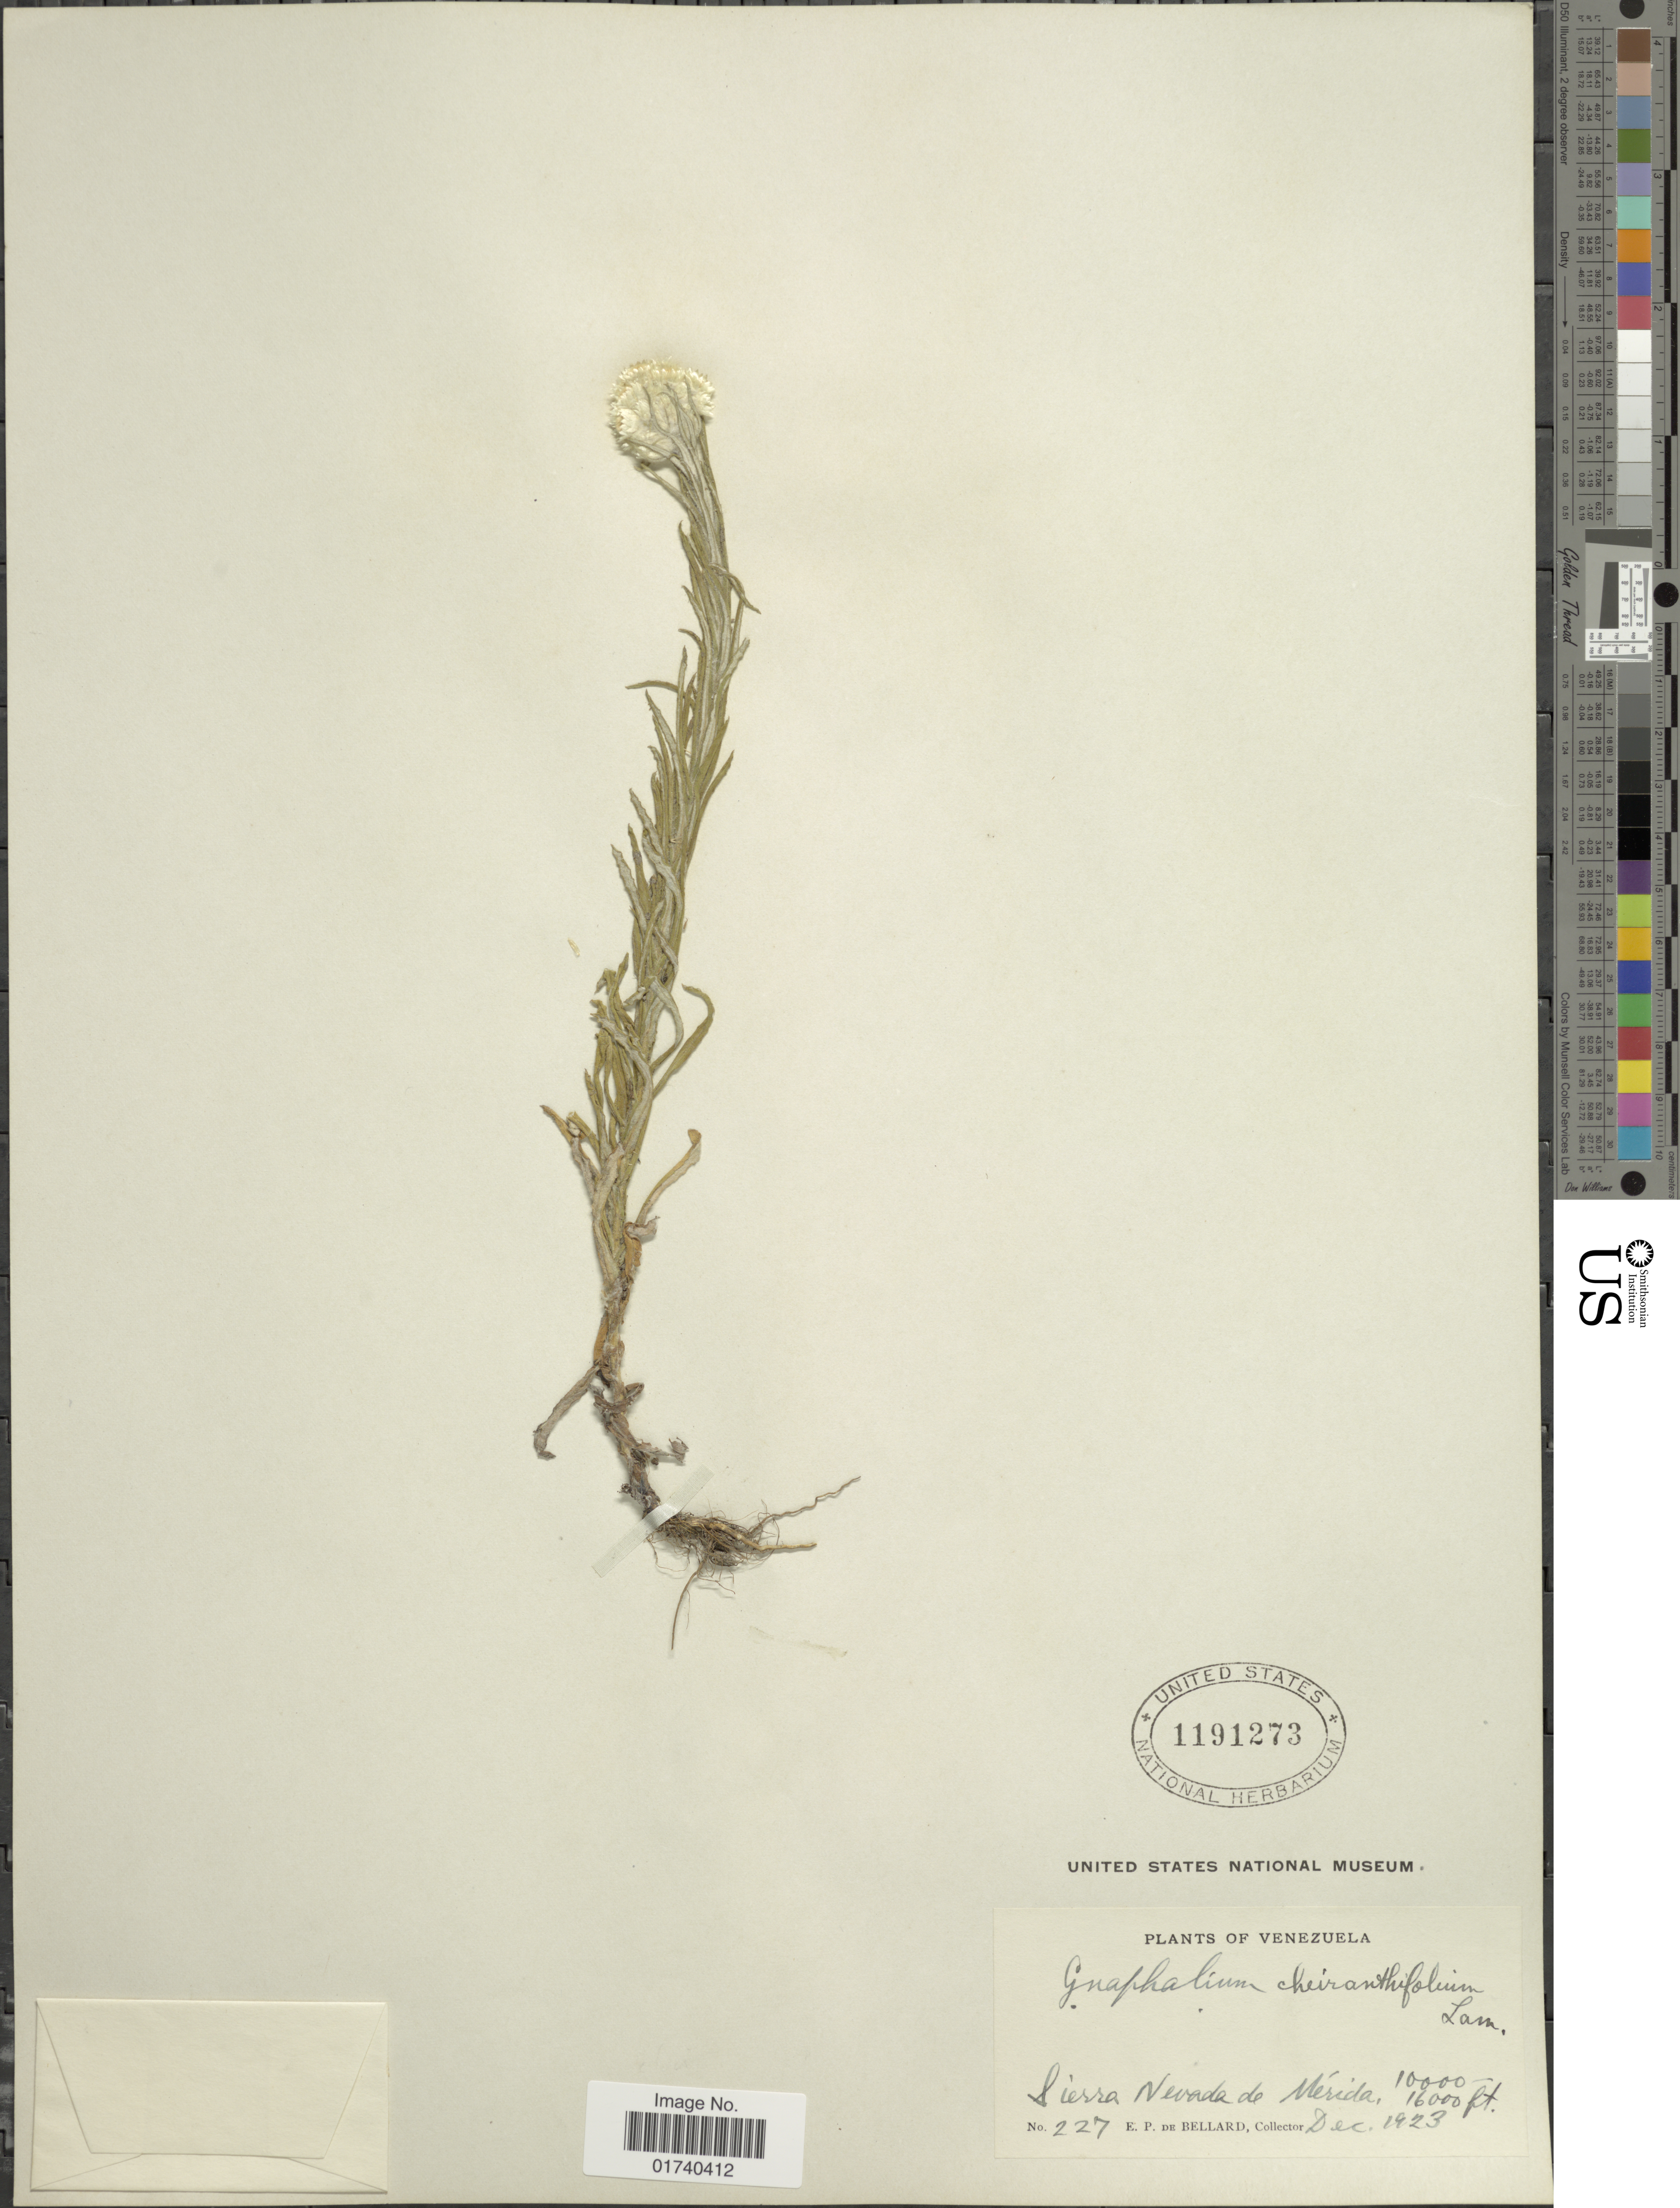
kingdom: Plantae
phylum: Tracheophyta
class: Magnoliopsida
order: Asterales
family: Asteraceae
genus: Pseudognaphalium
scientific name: Pseudognaphalium viscosum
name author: (Kunth) Anderb.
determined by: Nesom, Guy L.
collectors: E. de Bellard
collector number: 227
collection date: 1923-12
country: Venezuela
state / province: Mérida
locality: Sierra Nevada de Merida.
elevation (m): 3048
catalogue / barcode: US 1191273